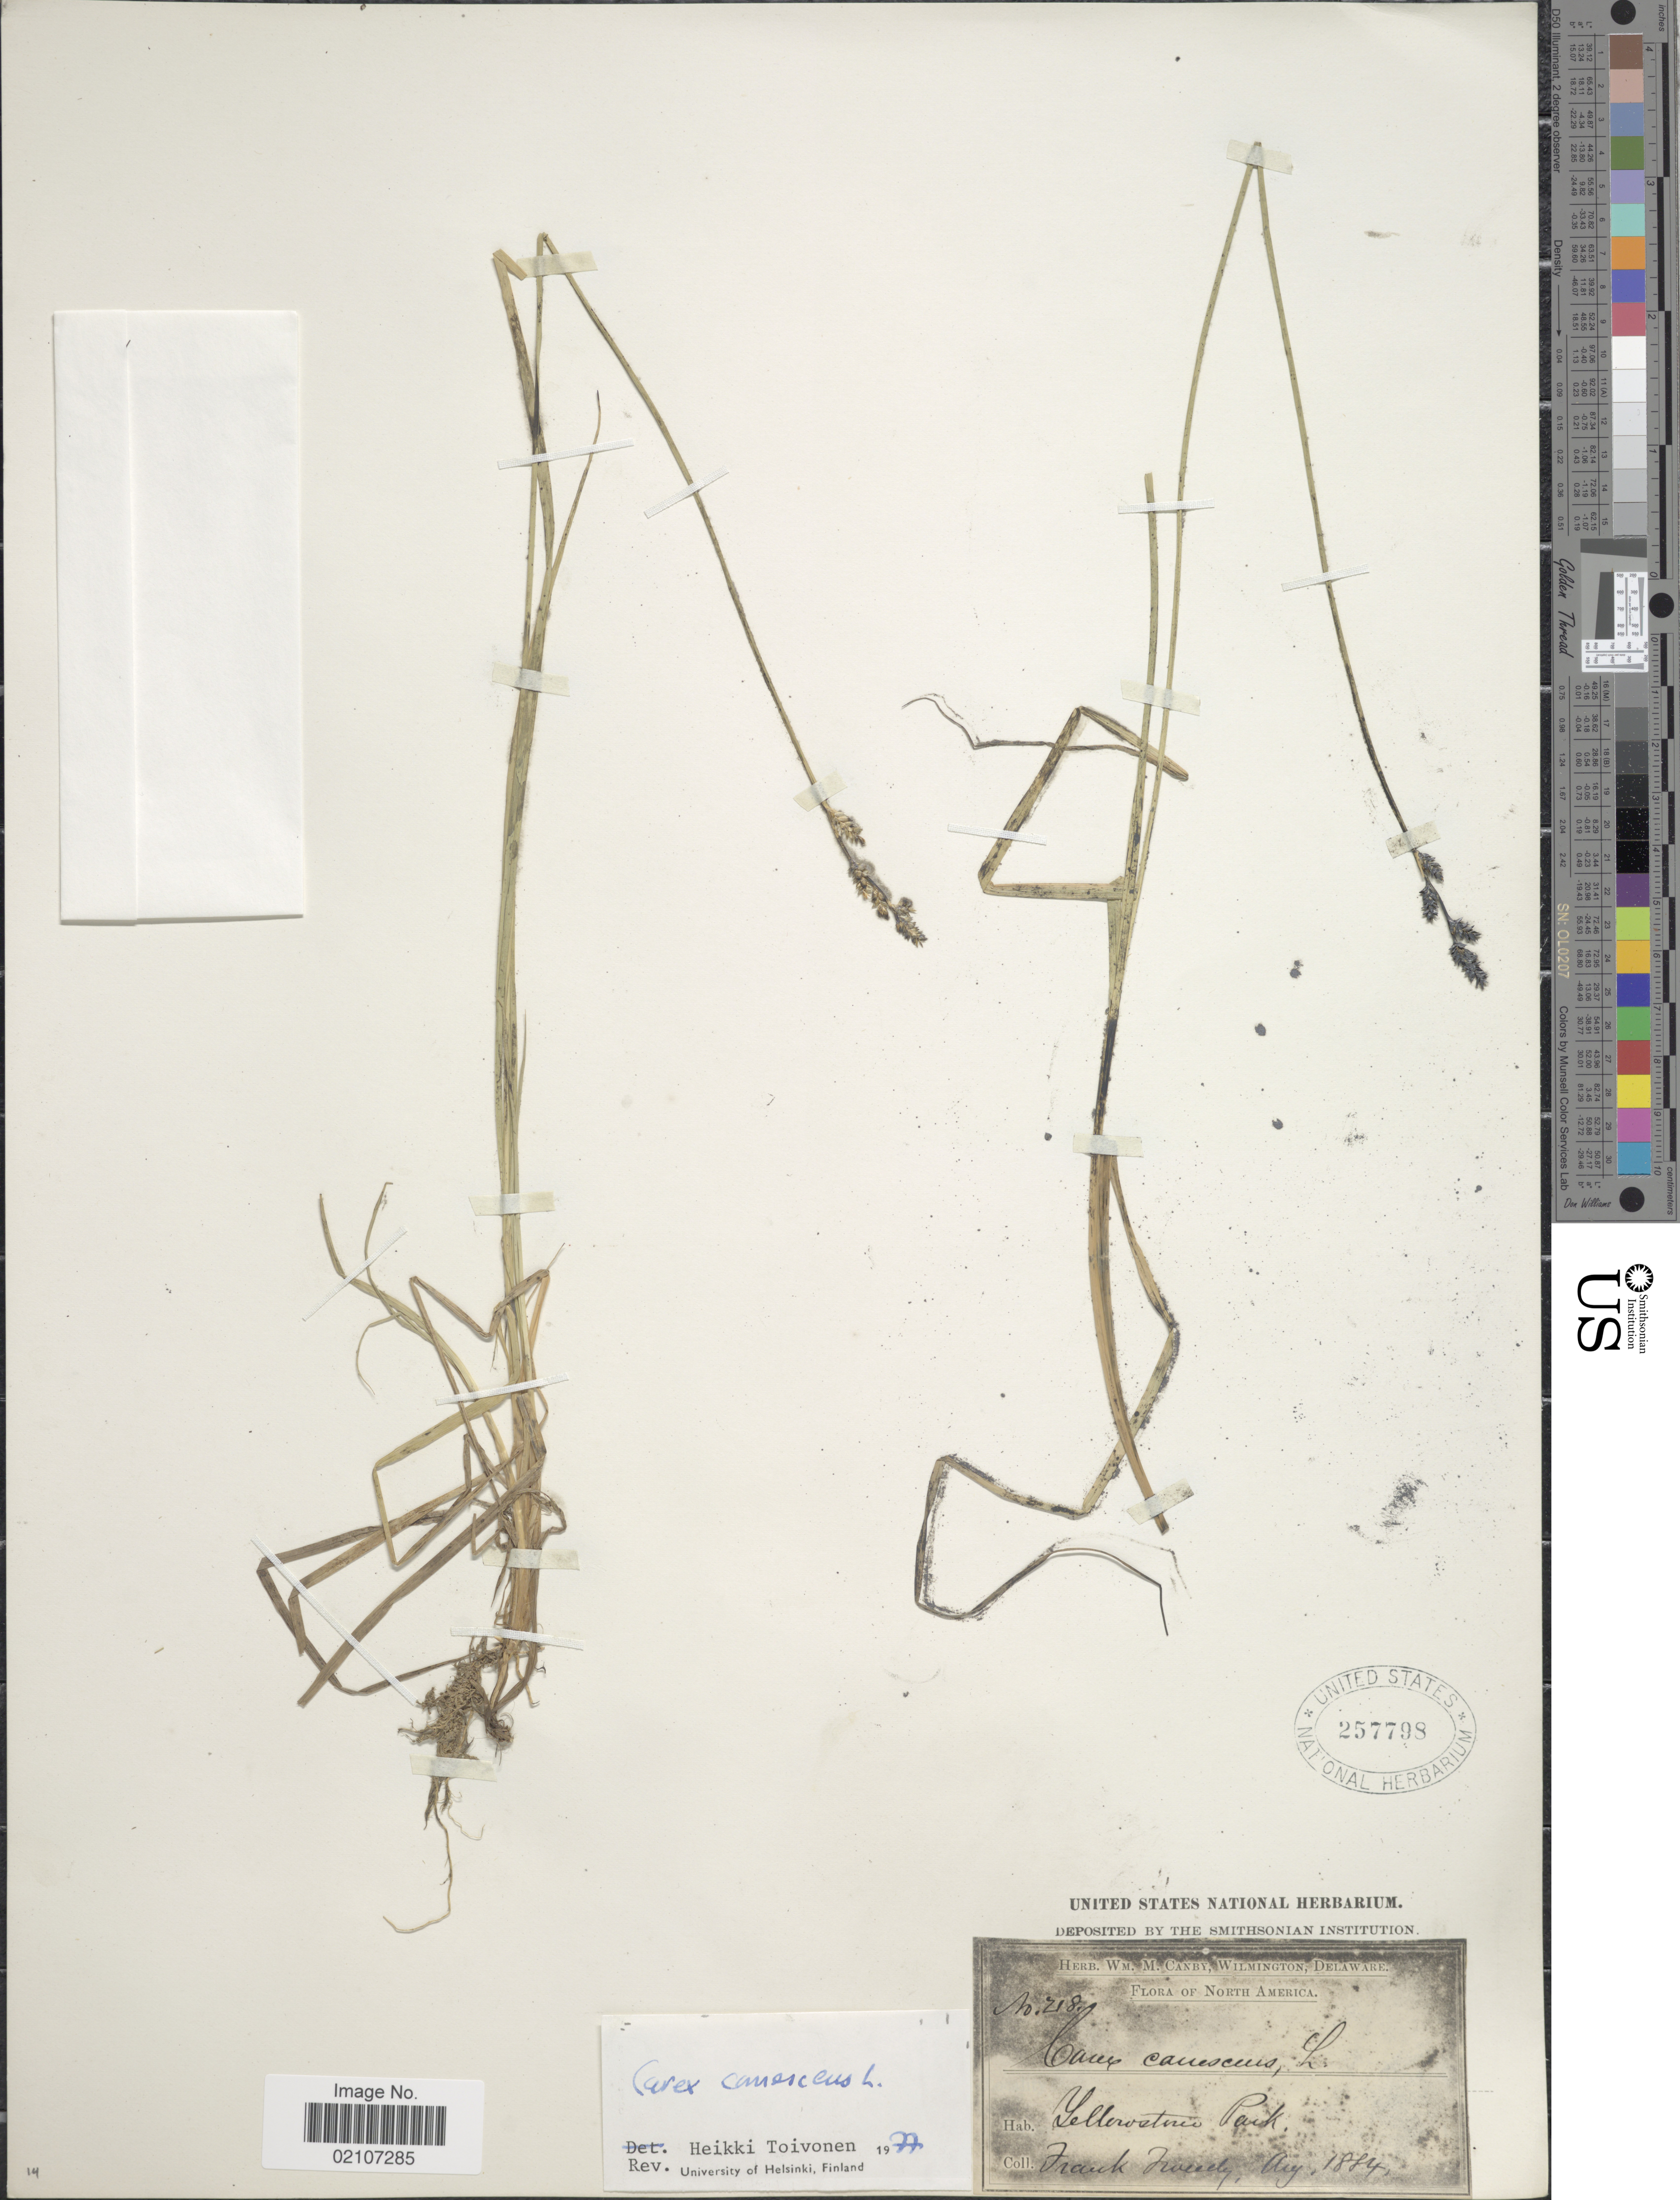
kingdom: Plantae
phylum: Tracheophyta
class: Liliopsida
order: Poales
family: Cyperaceae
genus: Carex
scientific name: Carex canescens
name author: L.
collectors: F. Tweedy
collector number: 218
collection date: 1884-08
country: United States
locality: Yellowstone Park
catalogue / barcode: US 257798